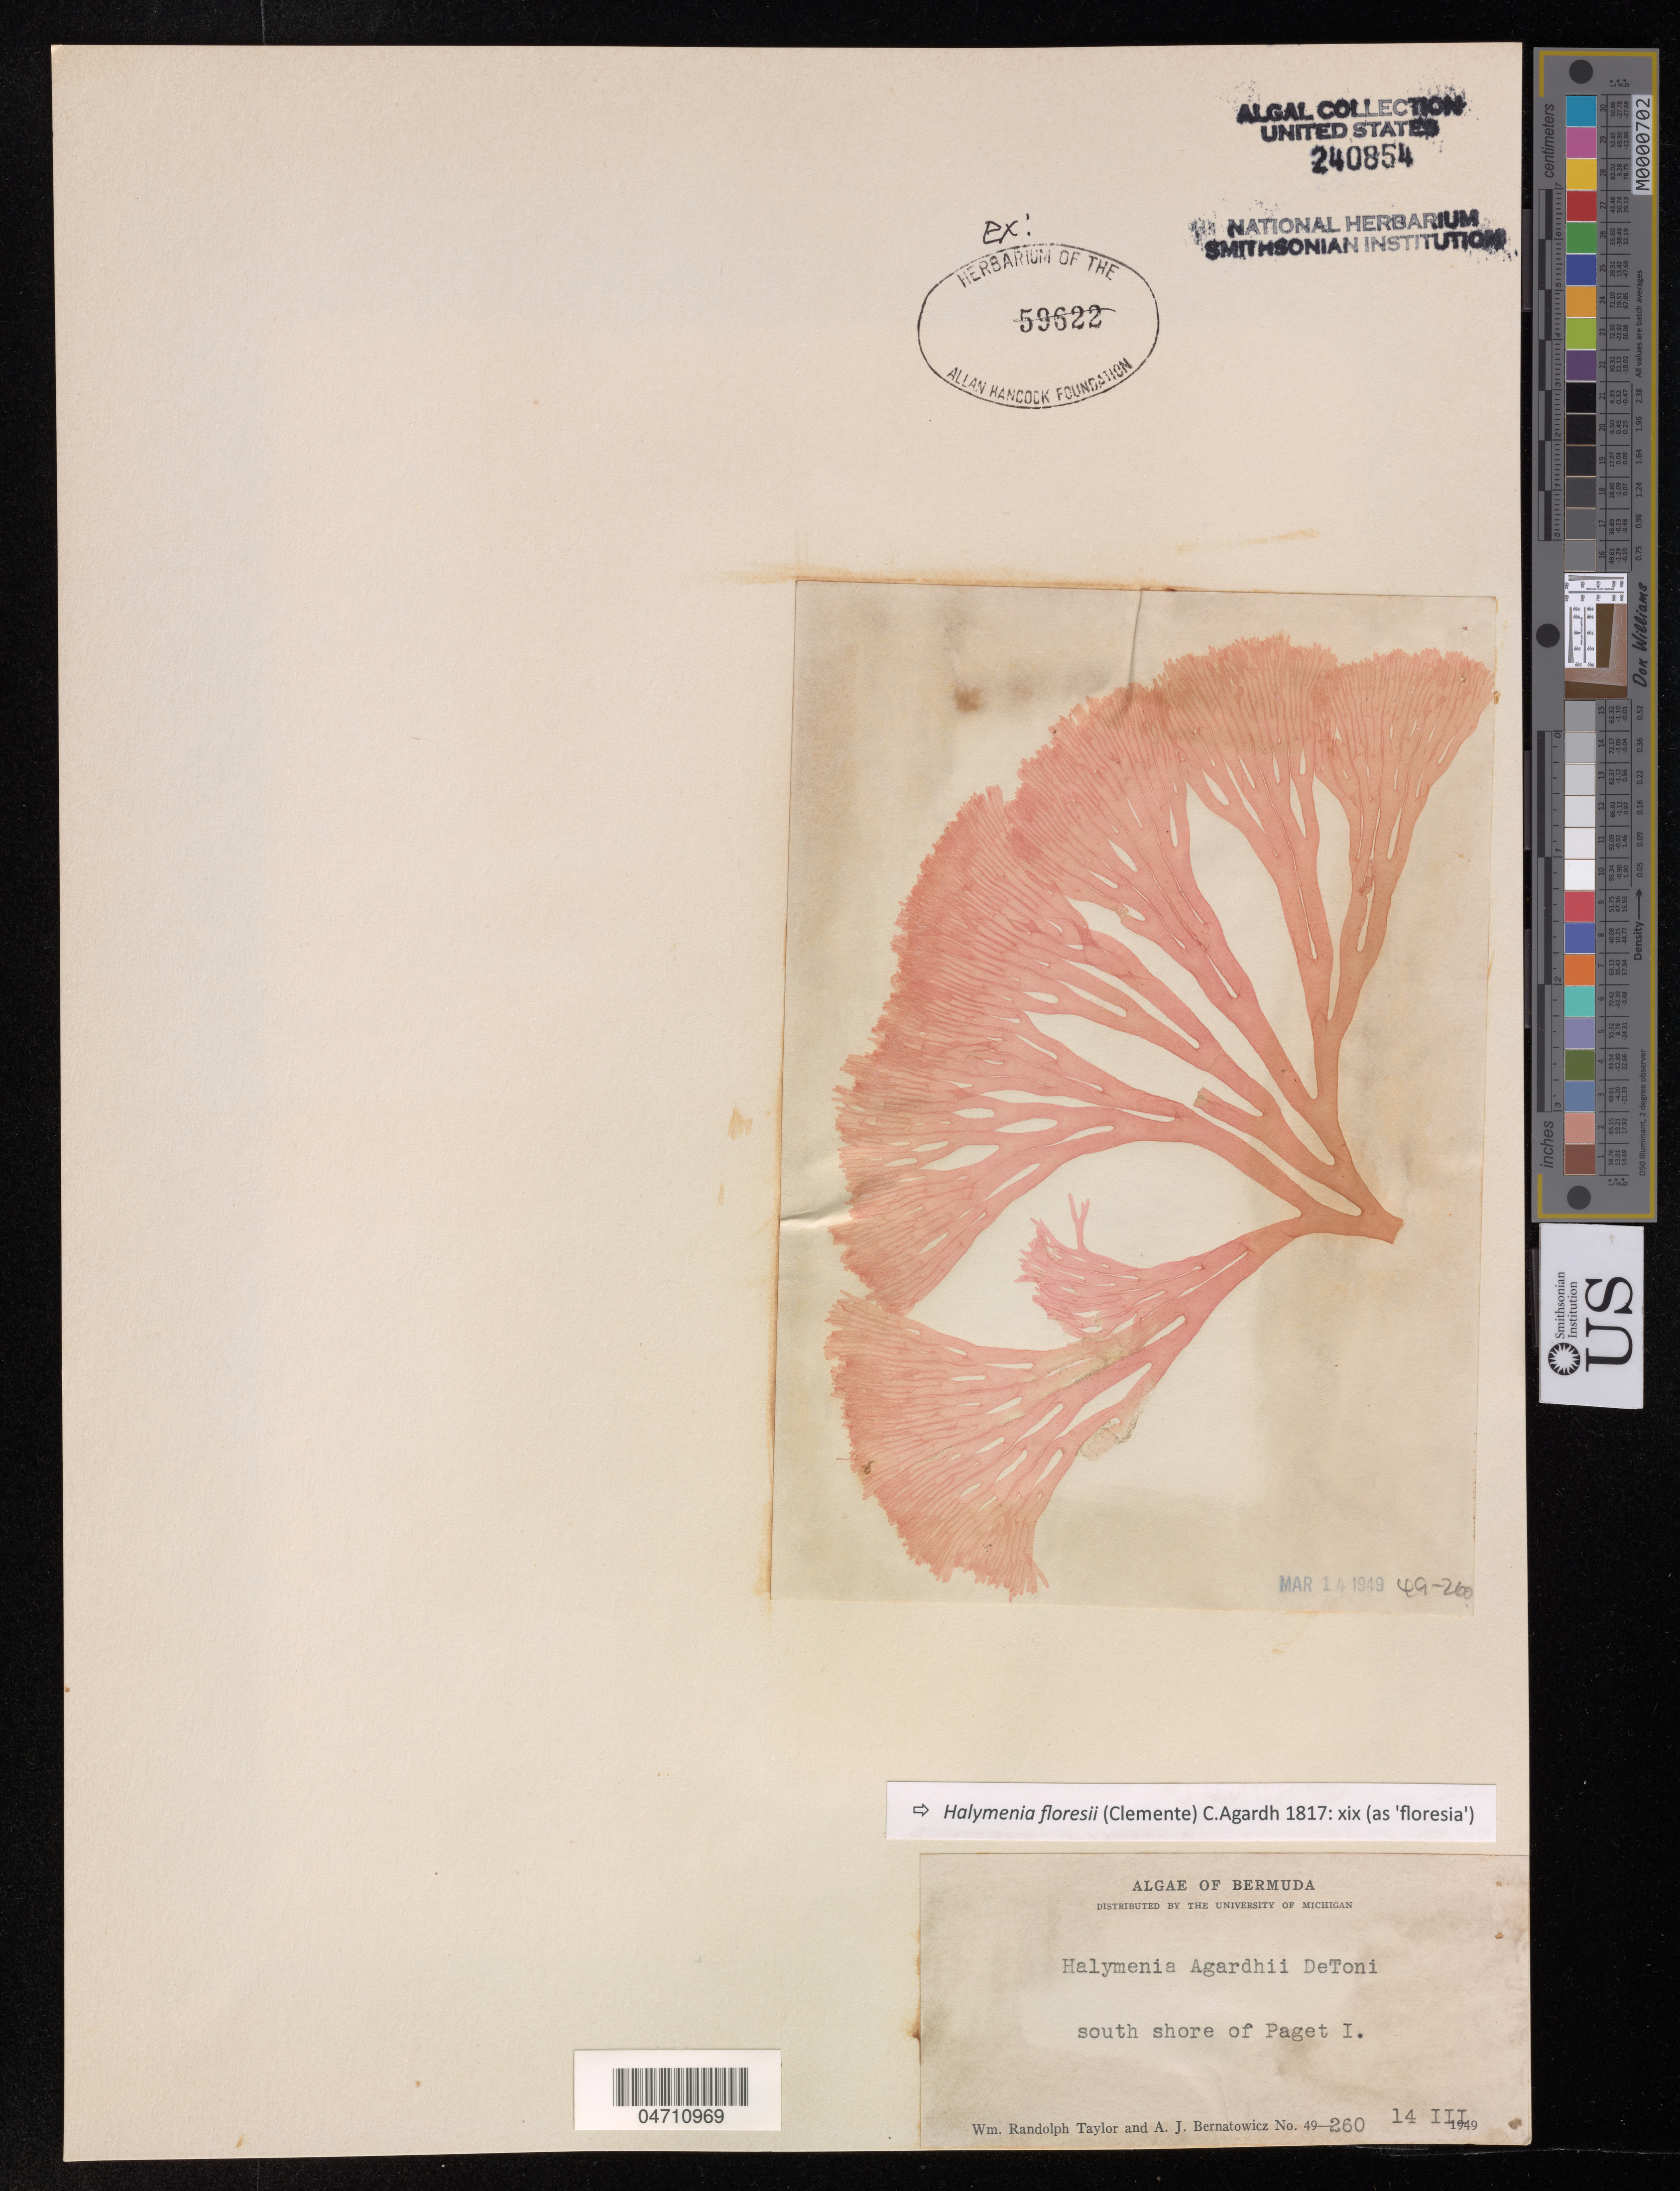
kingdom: Plantae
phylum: Rhodophyta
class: Florideophyceae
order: Halymeniales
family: Halymeniaceae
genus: Halymenia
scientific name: Halymenia agardhii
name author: De Toni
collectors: R. W. Taylor & A. Bernatowicz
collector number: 49-260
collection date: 1949-03-14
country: Bermuda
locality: South shore of Paget I.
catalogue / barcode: US 240854